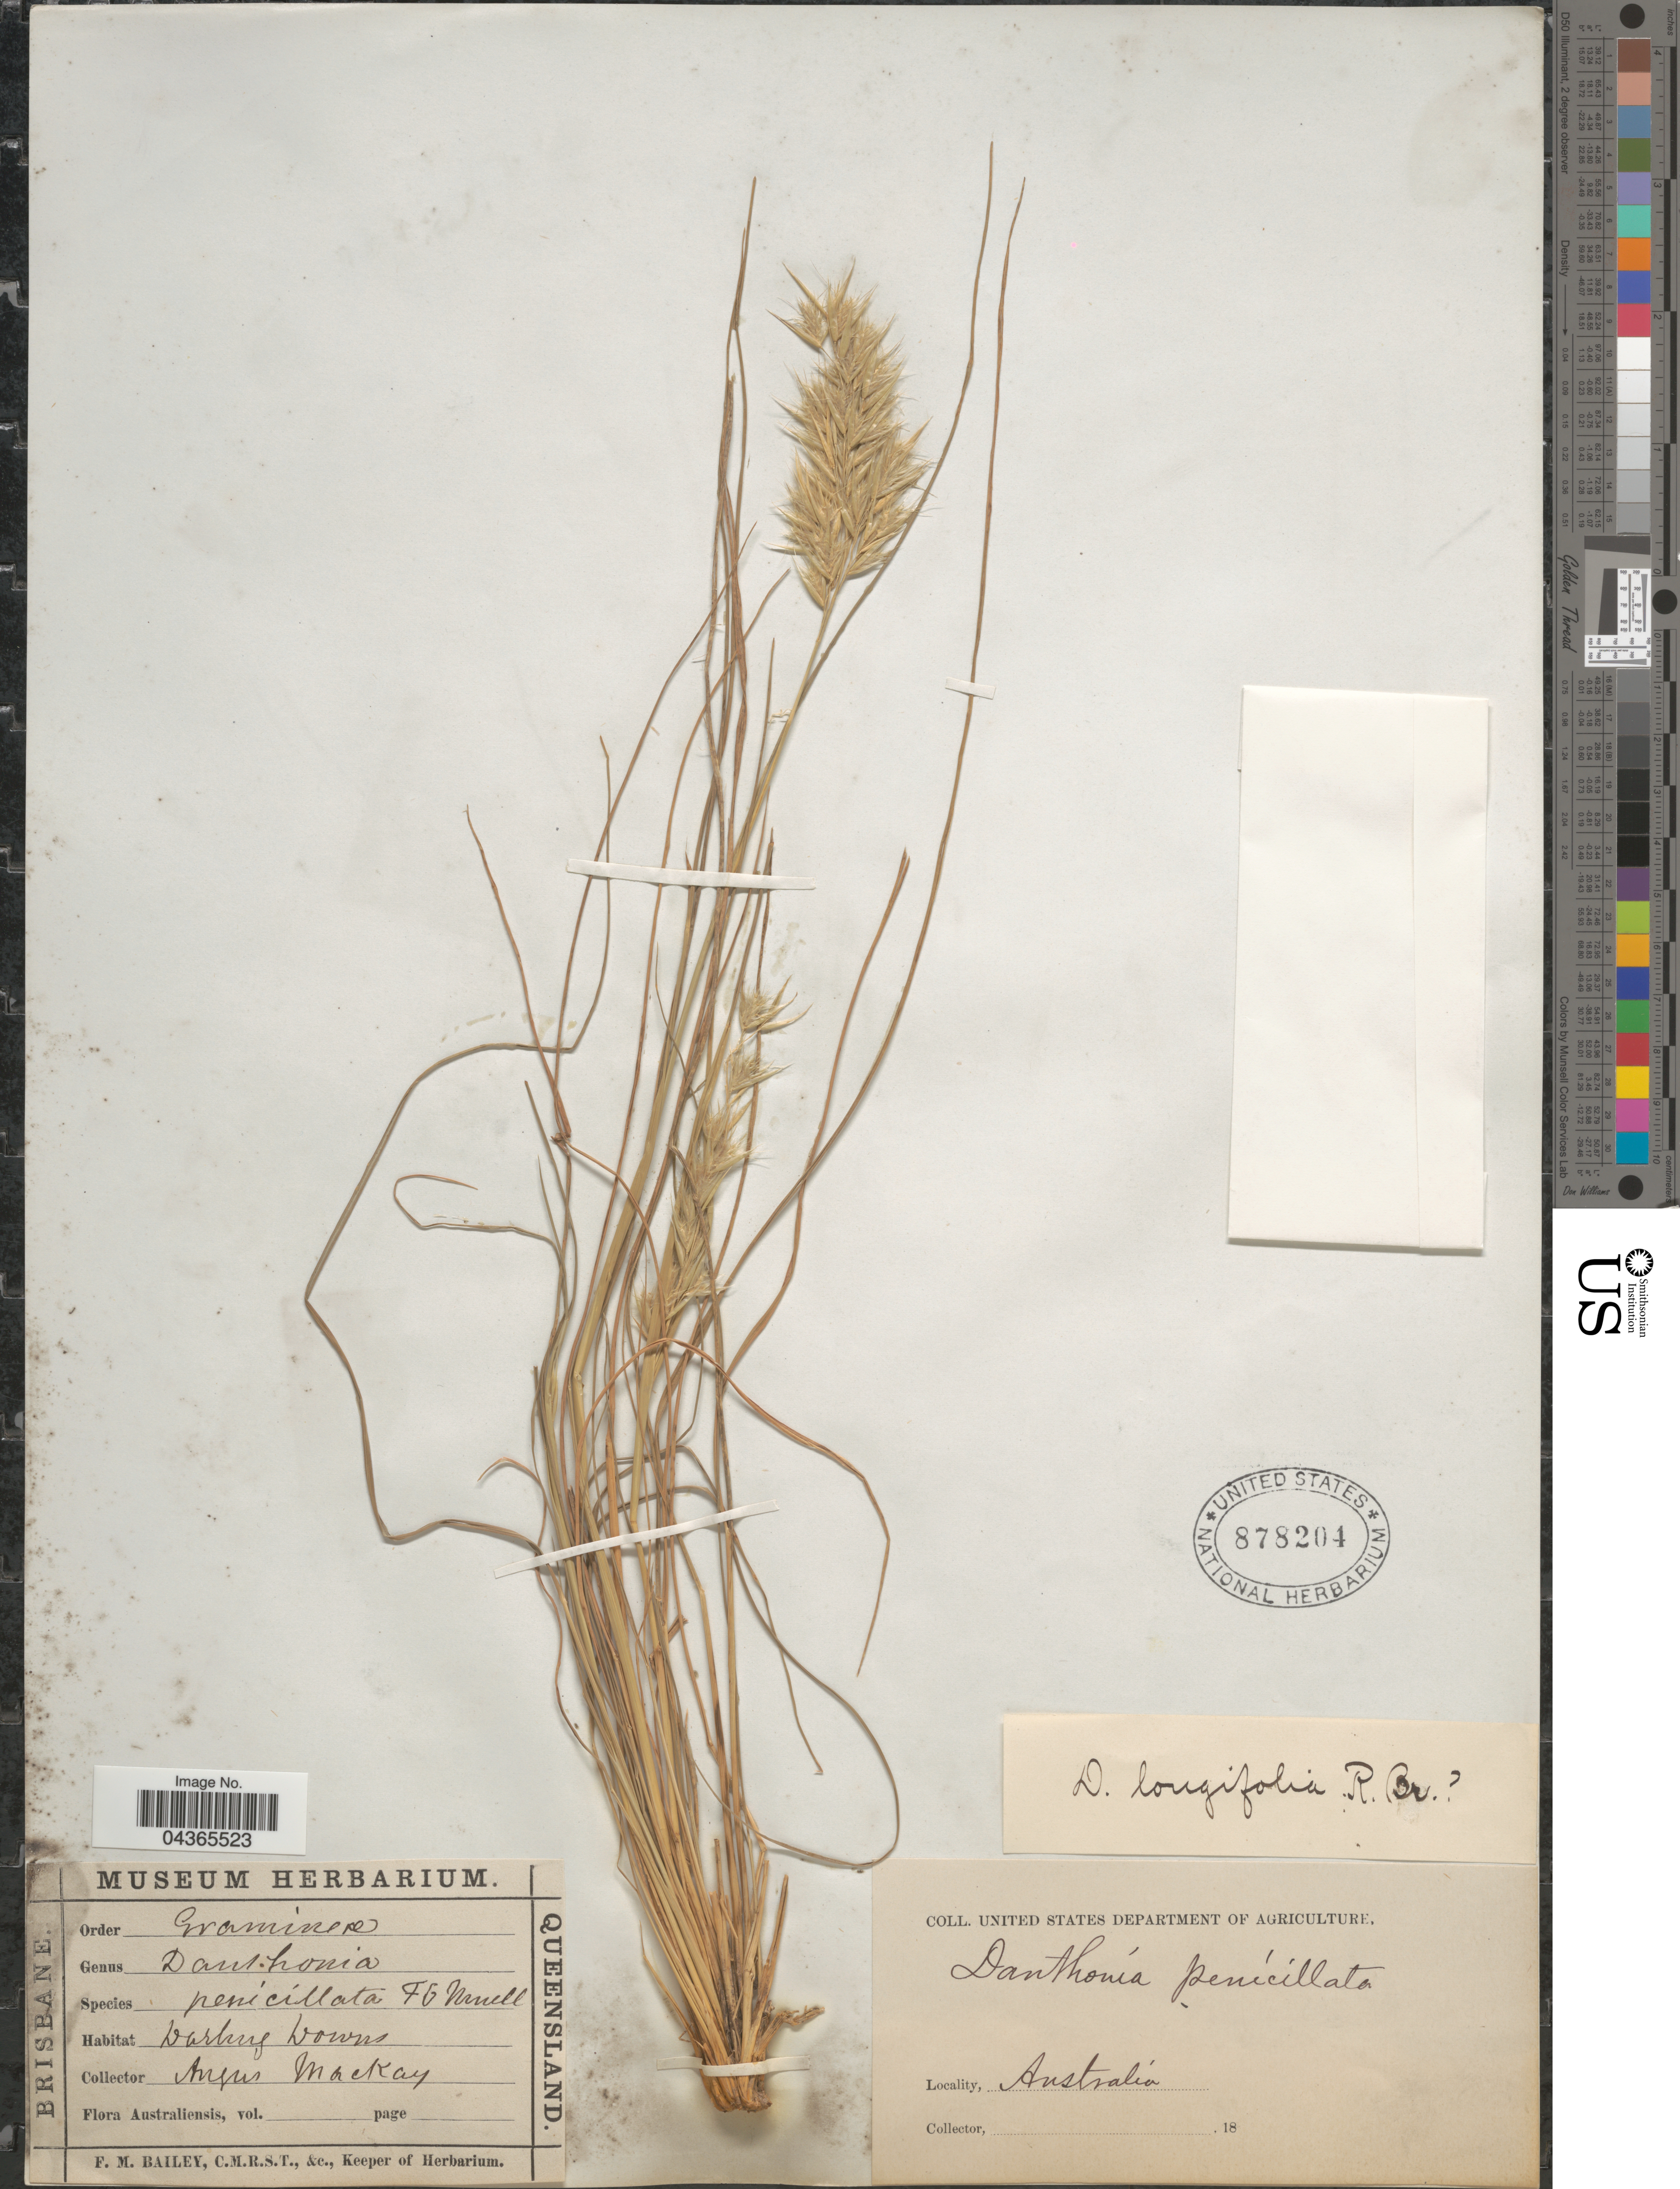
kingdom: Plantae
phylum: Tracheophyta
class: Liliopsida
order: Poales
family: Poaceae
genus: Rytidosperma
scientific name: Rytidosperma longifolium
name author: (R. Br.) Connor & Edgar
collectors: A. Mackay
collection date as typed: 18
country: Australia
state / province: Queensland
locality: Darling Downs.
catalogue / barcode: US 878204